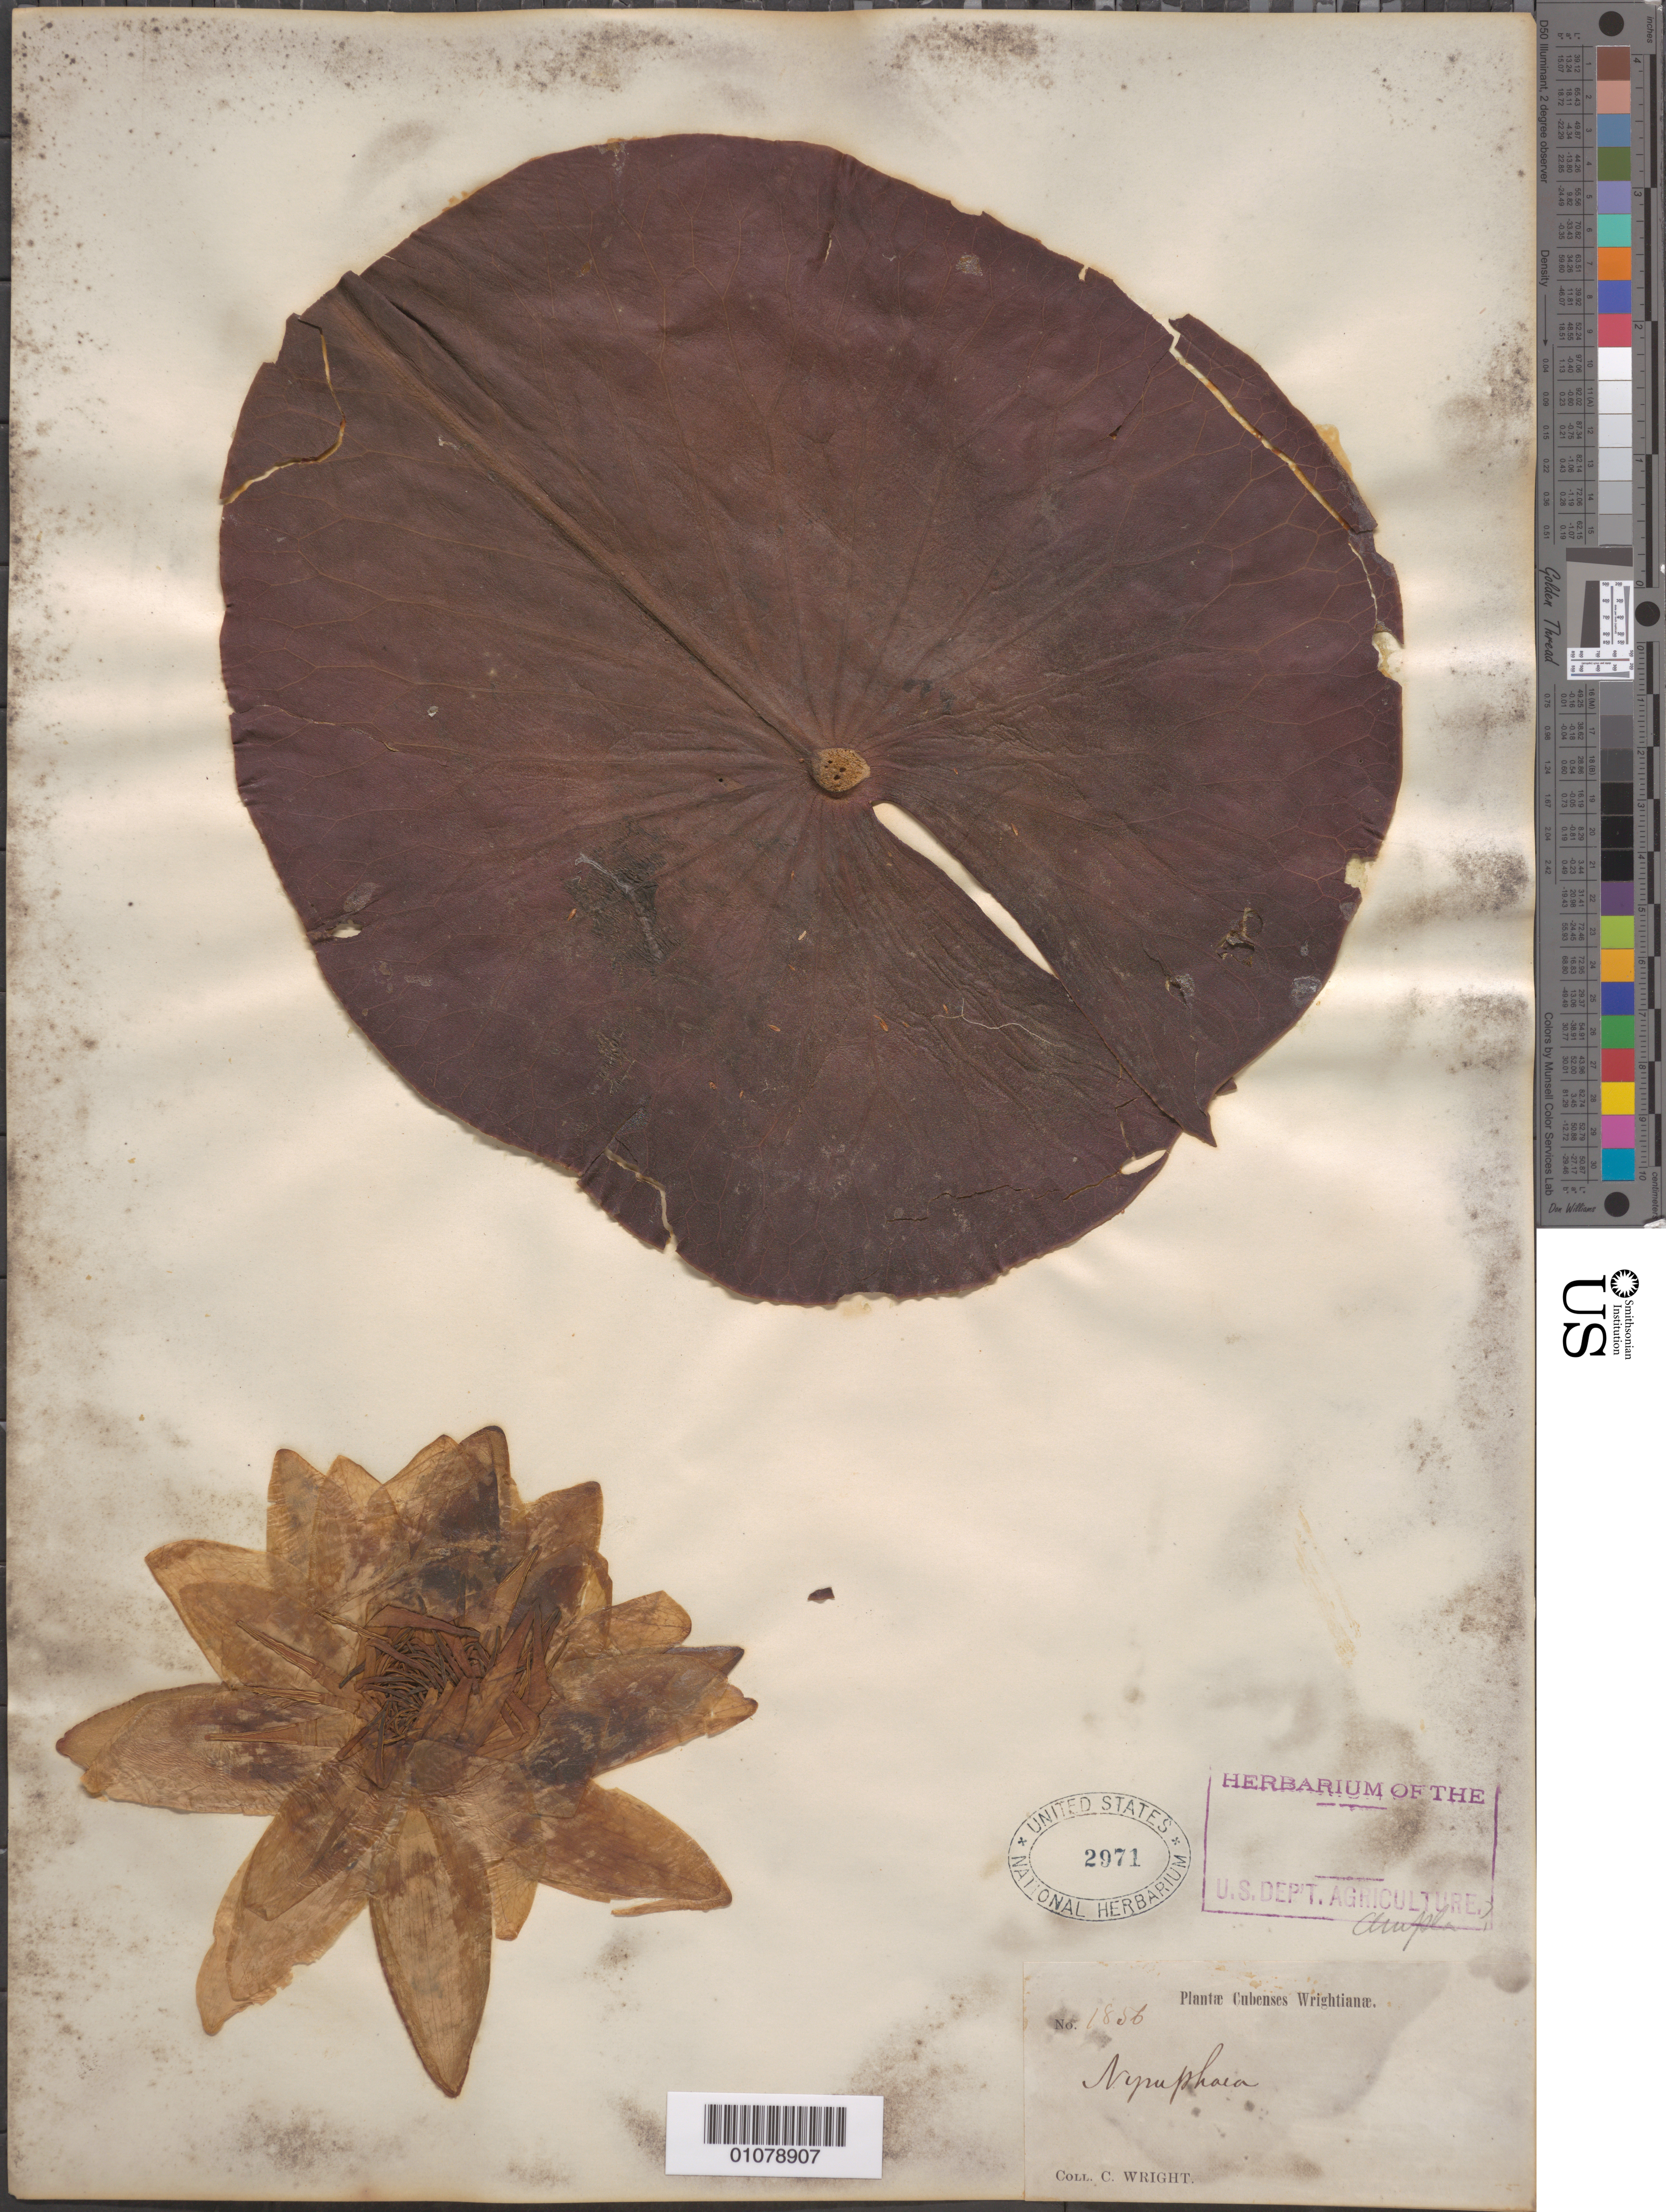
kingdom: Plantae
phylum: Tracheophyta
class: Magnoliopsida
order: Nymphaeales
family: Nymphaeaceae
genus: Nymphaea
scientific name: Nymphaea rudgeana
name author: G. Mey.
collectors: C. Wright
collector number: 1856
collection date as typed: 1800 to 1899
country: Cuba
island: Cuba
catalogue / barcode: US 2971